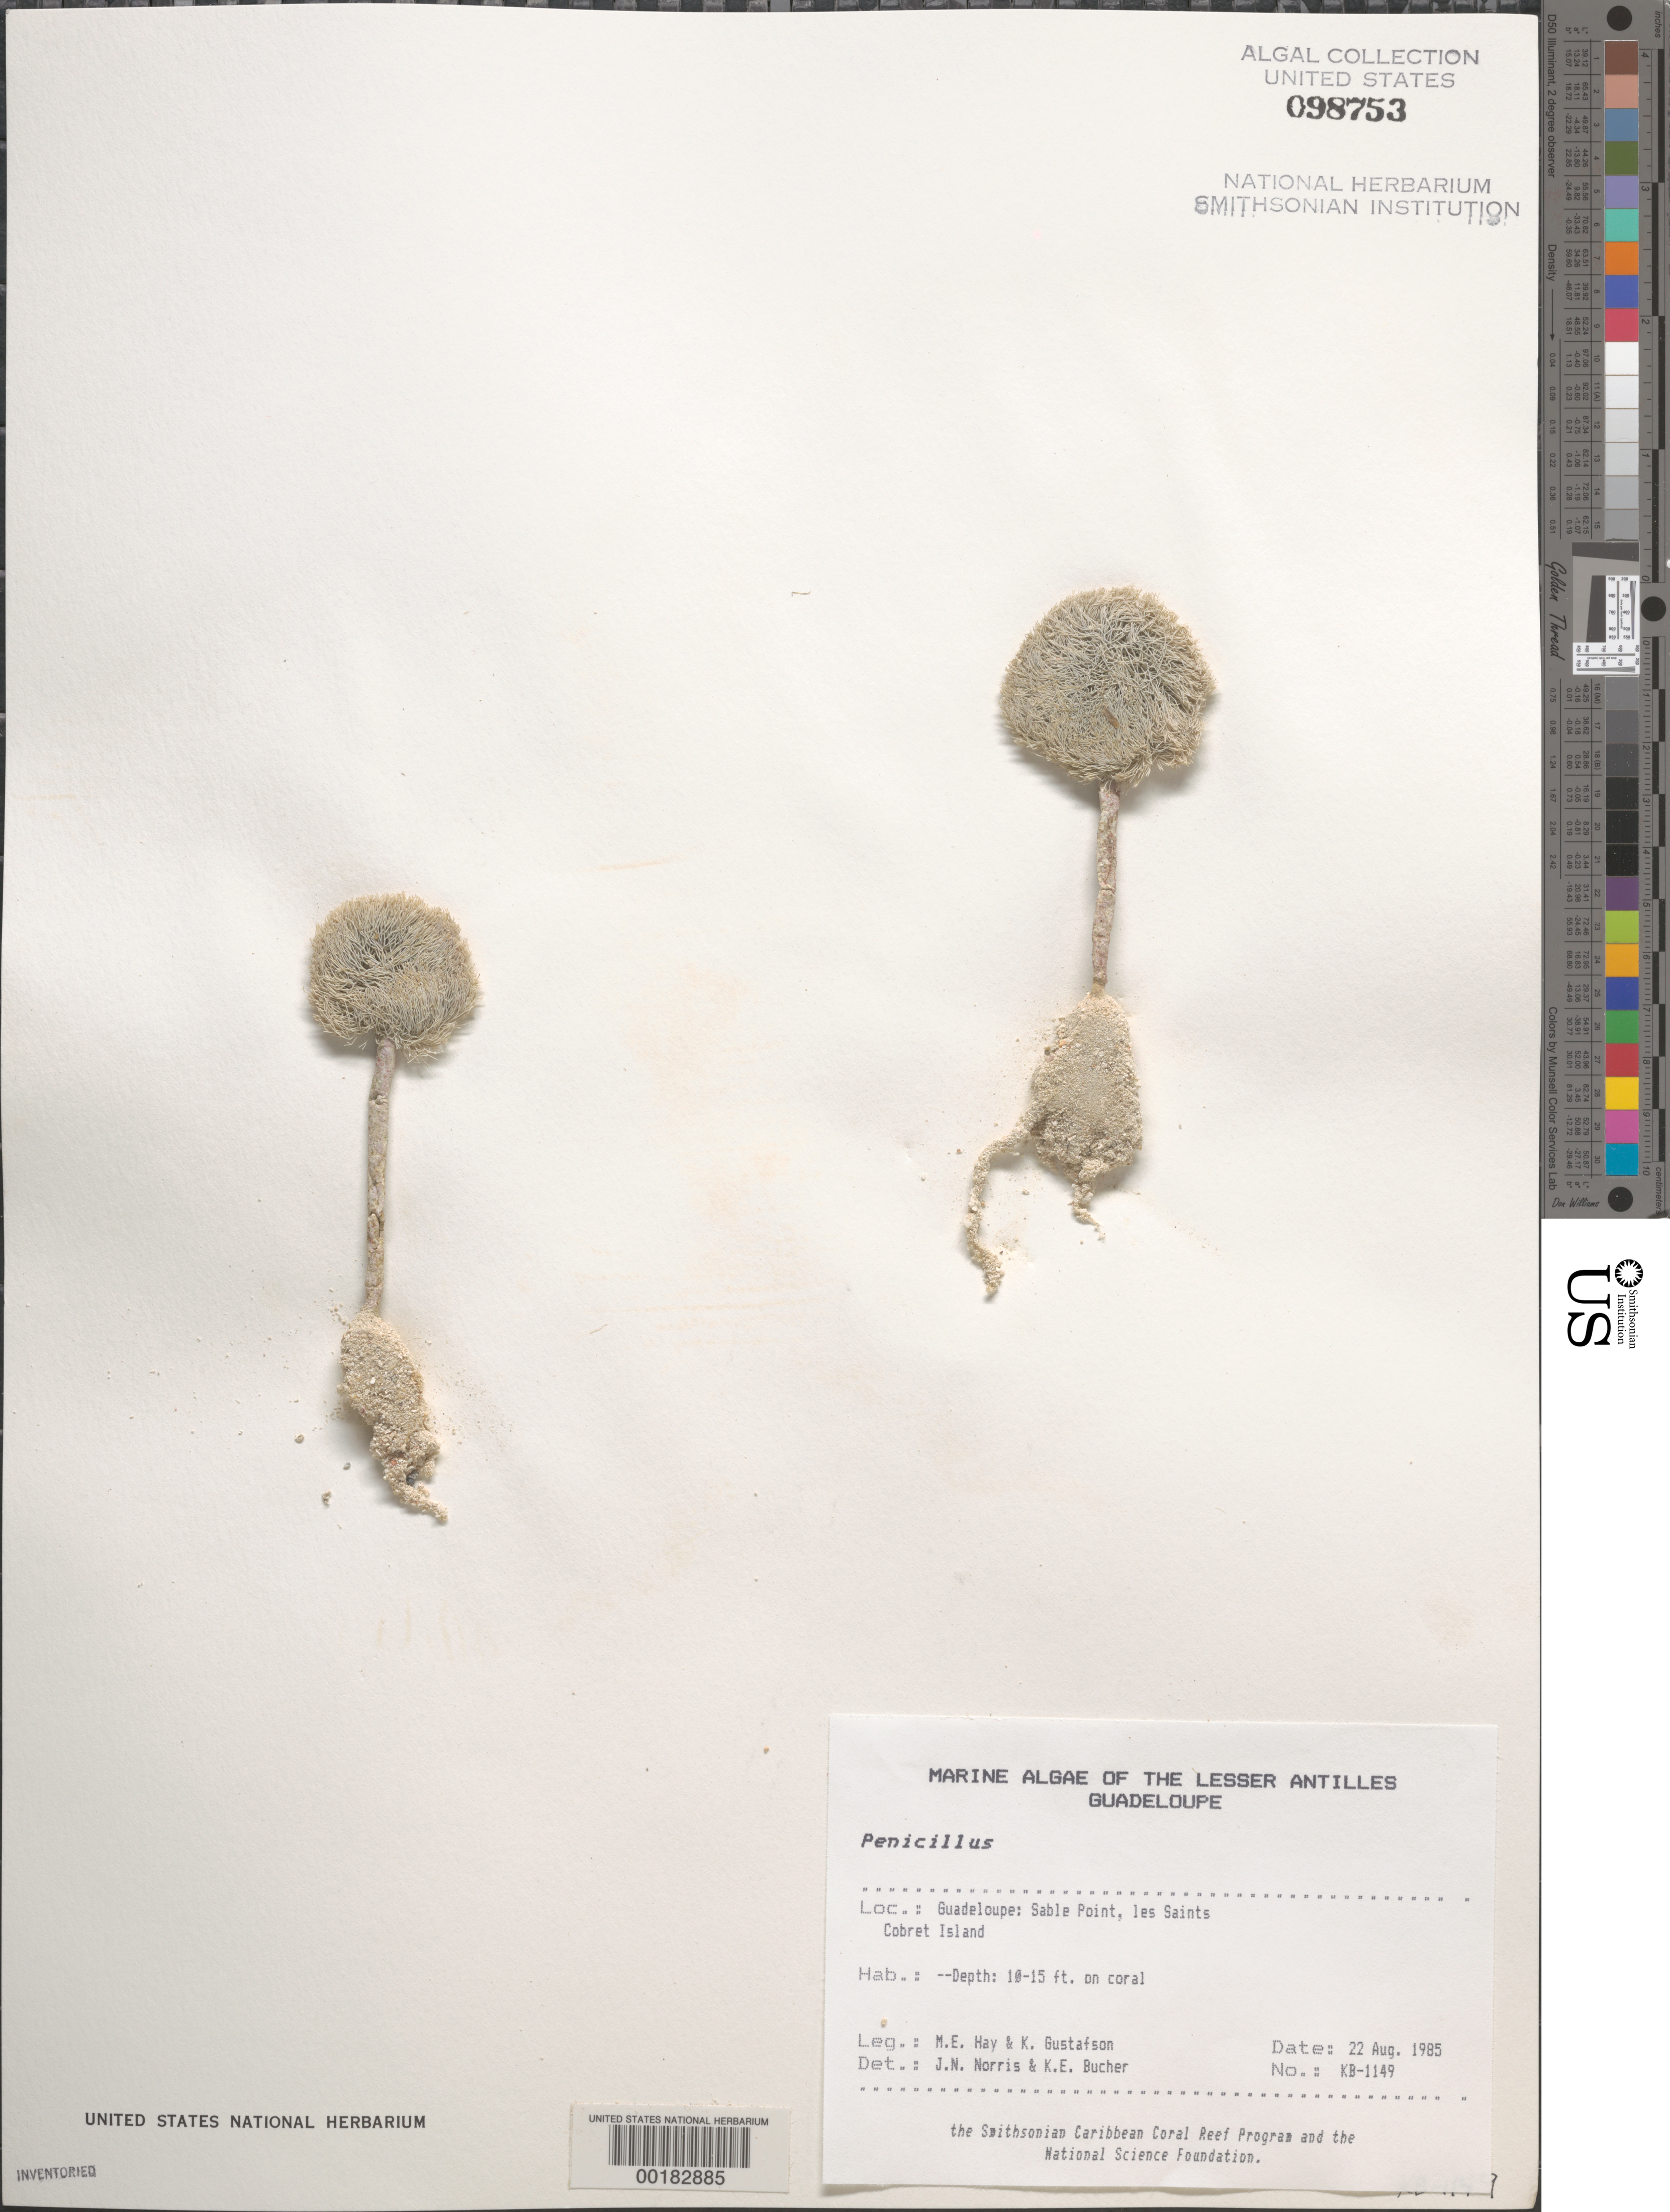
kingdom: Plantae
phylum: Chlorophyta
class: Ulvophyceae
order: Bryopsidales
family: Udoteaceae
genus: Penicillus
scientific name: Penicillus sp.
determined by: Norris, J. N.; Bucher, K. E.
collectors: M. E. Hay & K. Gustafson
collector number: KB-1149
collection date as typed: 22 Aug 1985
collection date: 1985-08-22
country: Guadeloupe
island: Cabrit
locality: Sable Point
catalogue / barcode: US 98753